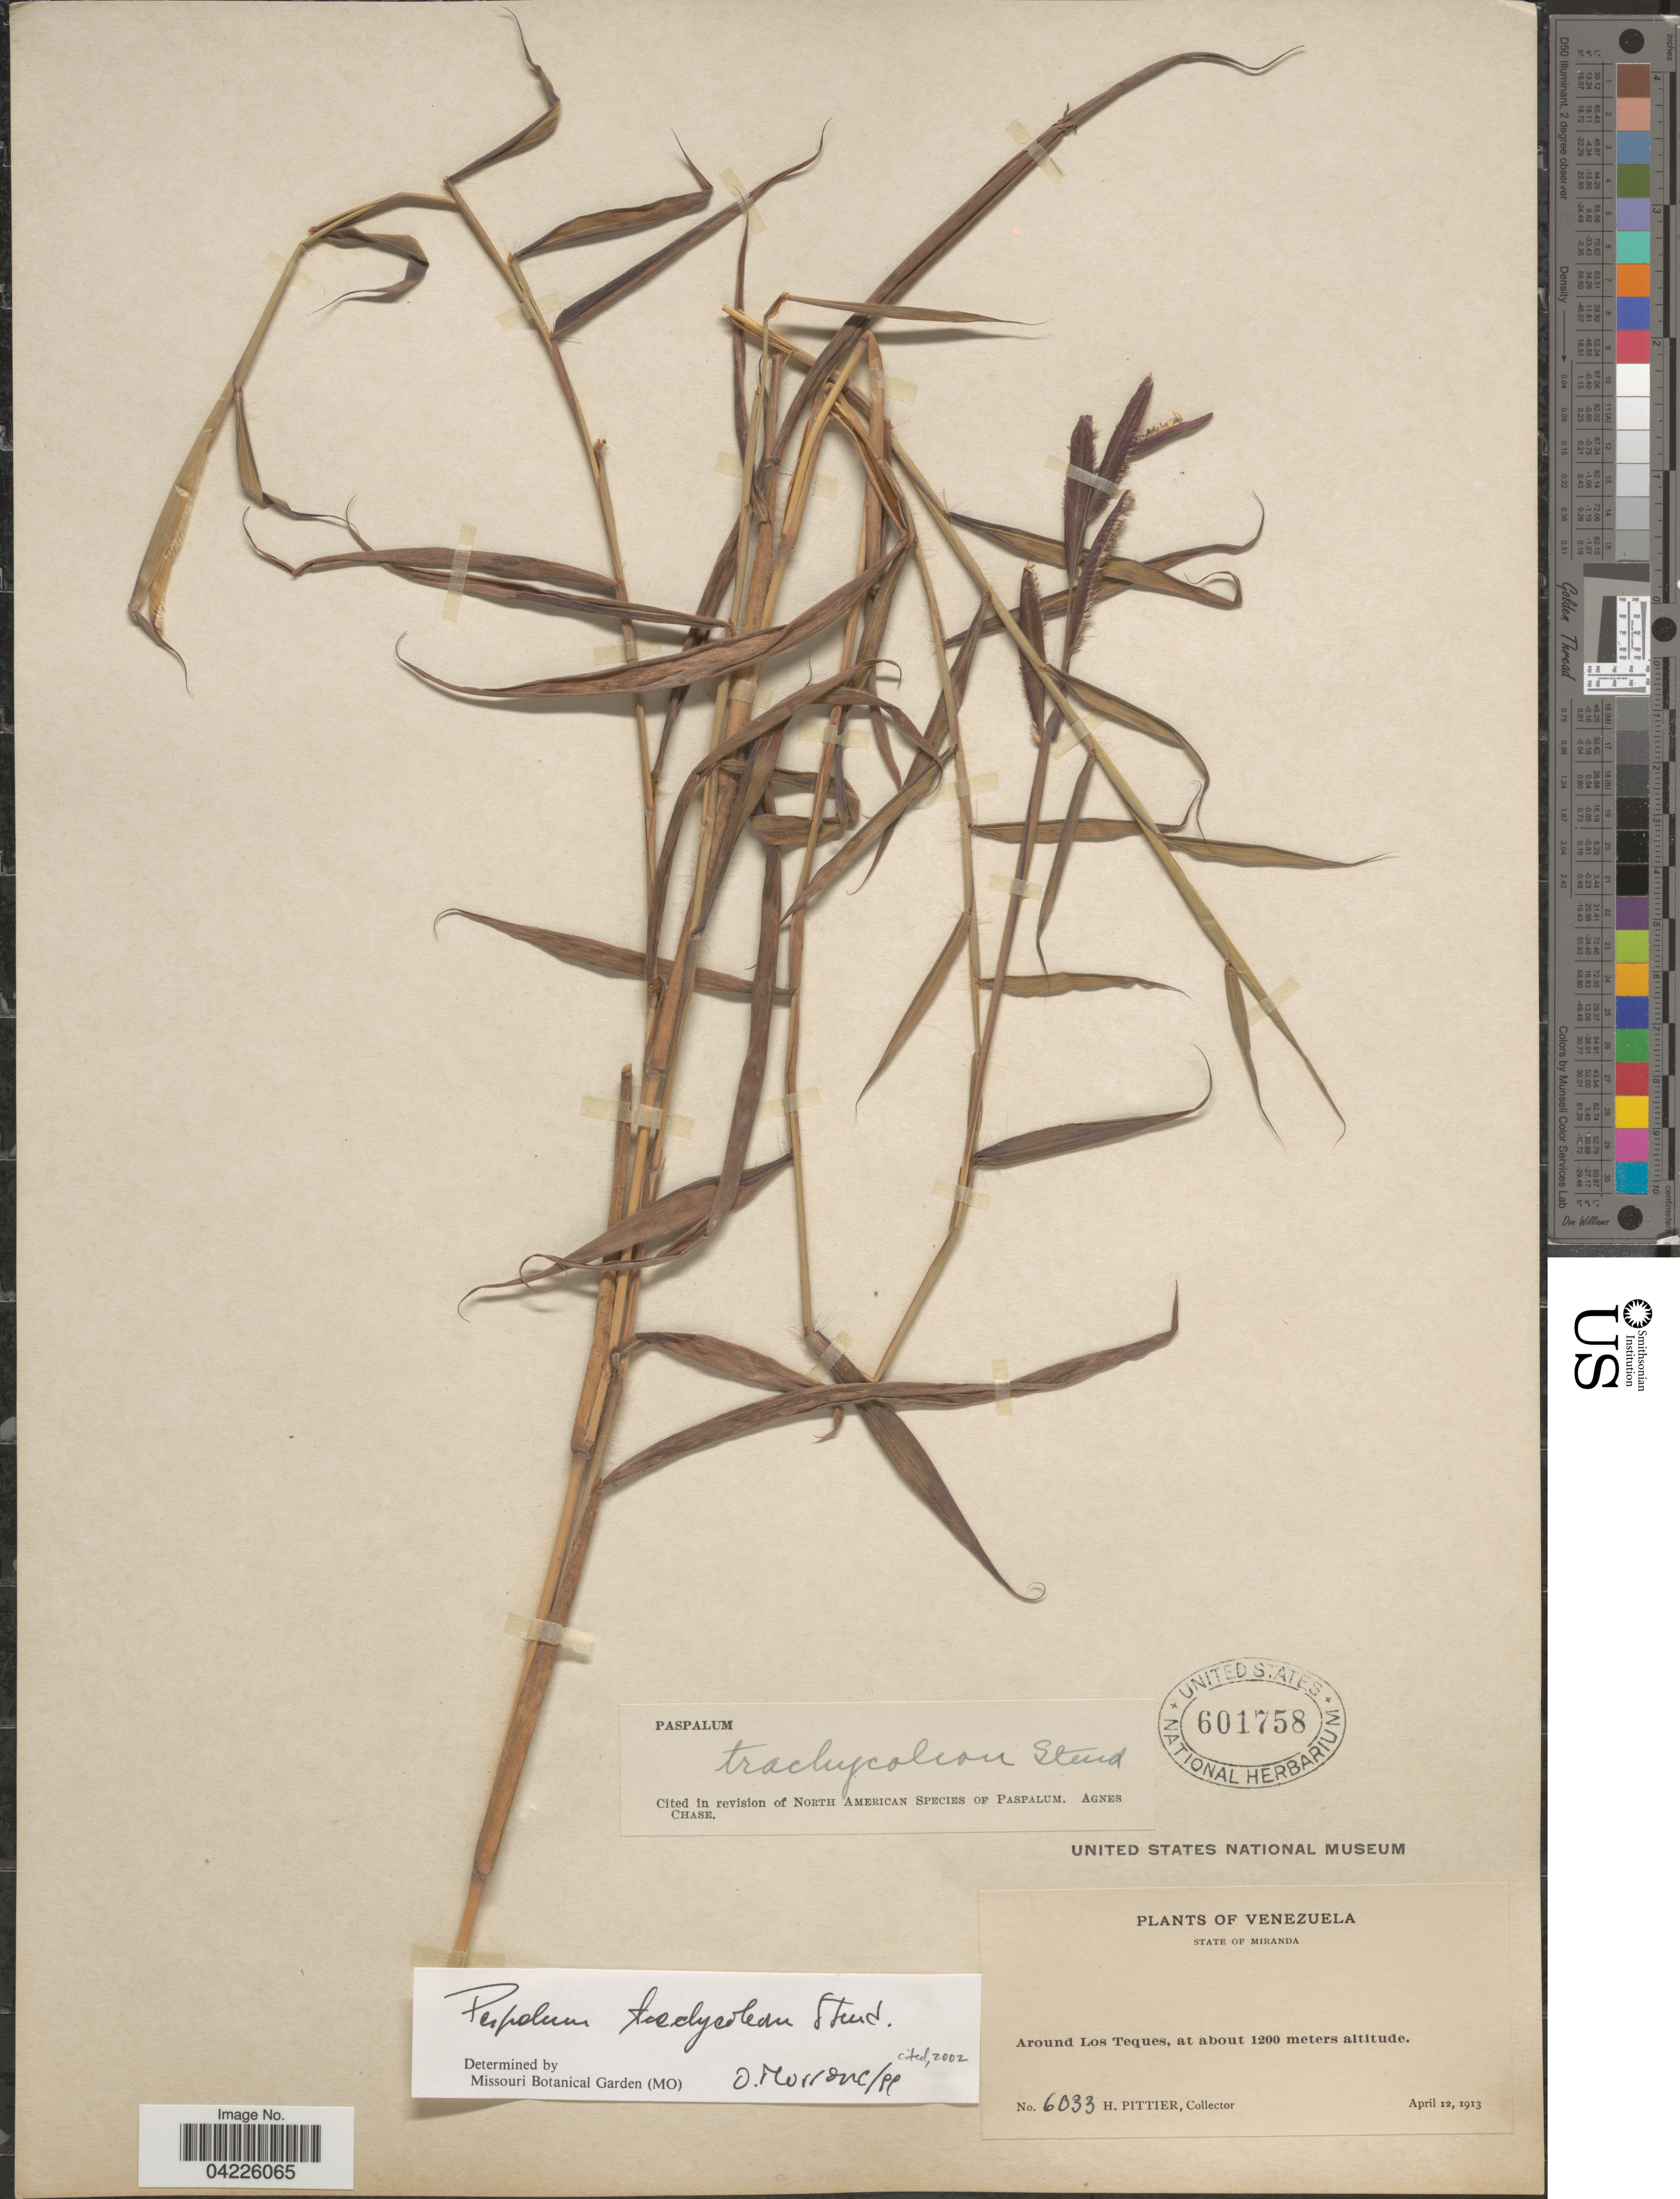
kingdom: Plantae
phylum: Tracheophyta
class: Liliopsida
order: Poales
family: Poaceae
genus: Paspalum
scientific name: Paspalum trachycoleon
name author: Steud.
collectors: H. F. Pittier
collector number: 6033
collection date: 1913-04-12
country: Venezuela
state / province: Miranda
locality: Around Los Teques.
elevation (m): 1200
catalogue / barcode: US 601758